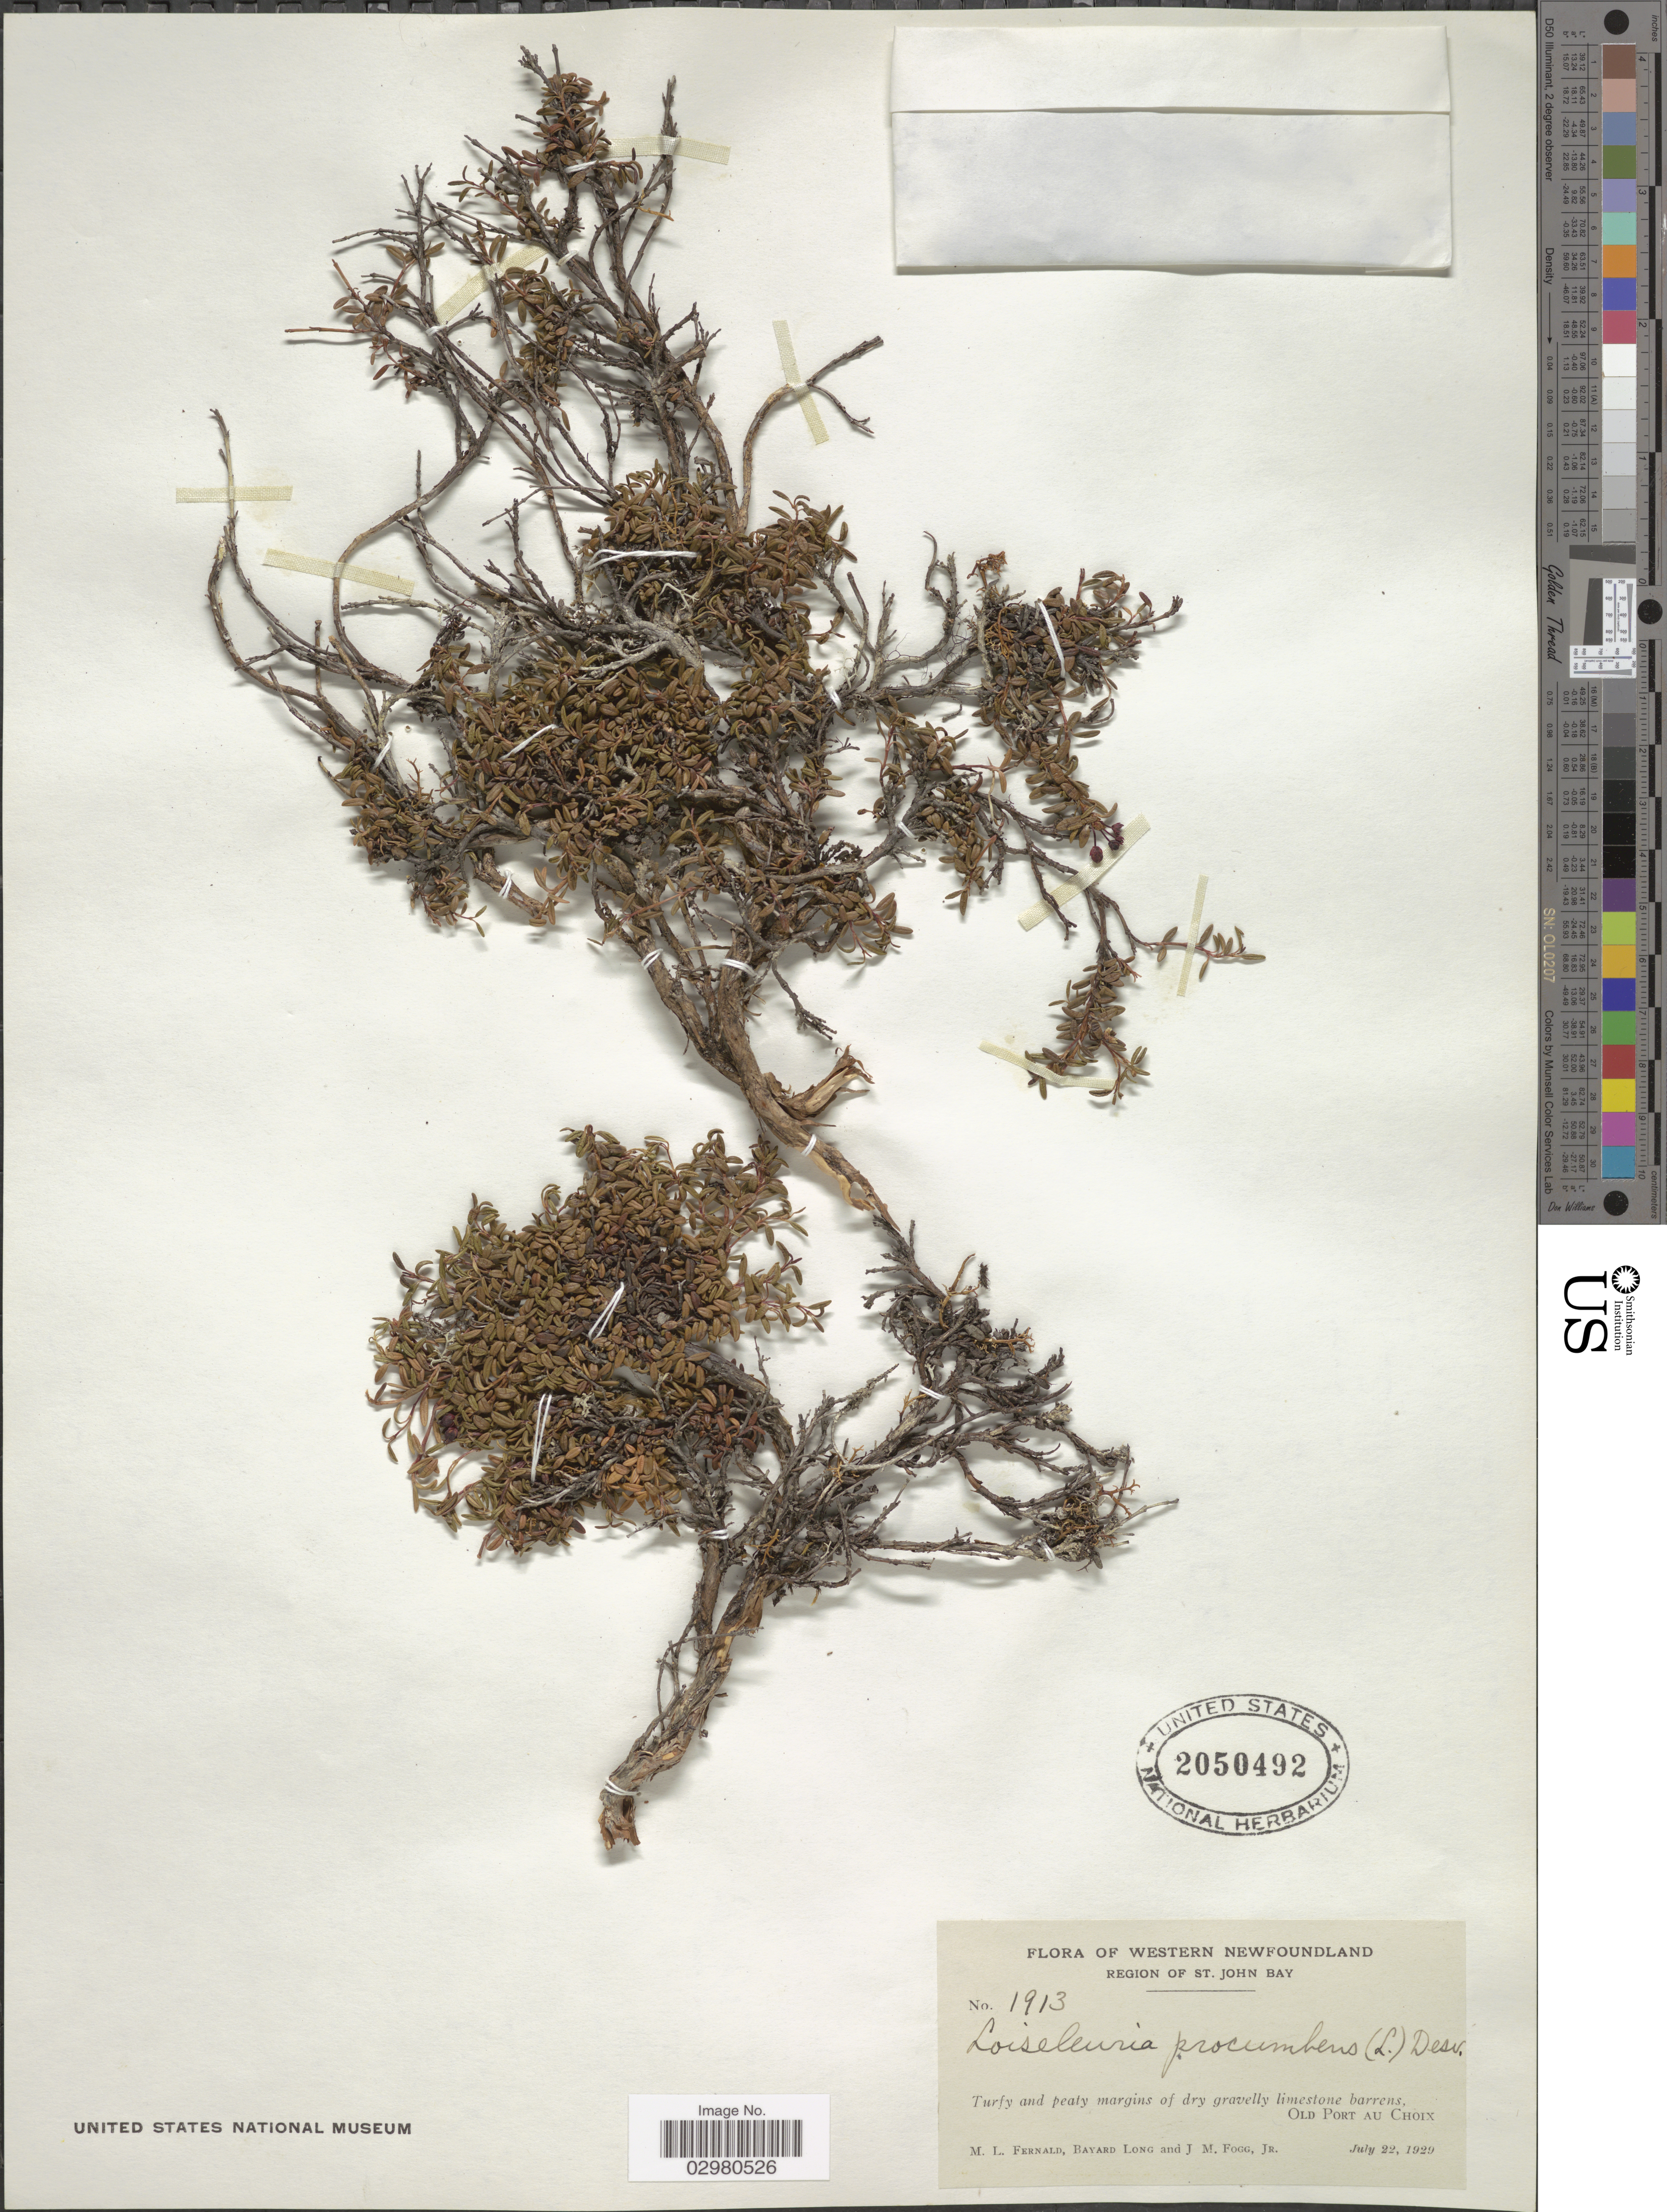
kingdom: Plantae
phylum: Tracheophyta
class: Magnoliopsida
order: Ericales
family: Ericaceae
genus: Loiseleuria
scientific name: Loiseleuria procumbens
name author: (L.) Desv.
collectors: M. L. Fernald, B. Long & J. Fogg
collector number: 1913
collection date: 1929-07-22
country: Canada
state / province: Newfoundland and Labrador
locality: Western Newfoundland. Region of St. John Bay. Old Port au Choix.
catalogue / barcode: US 2050492